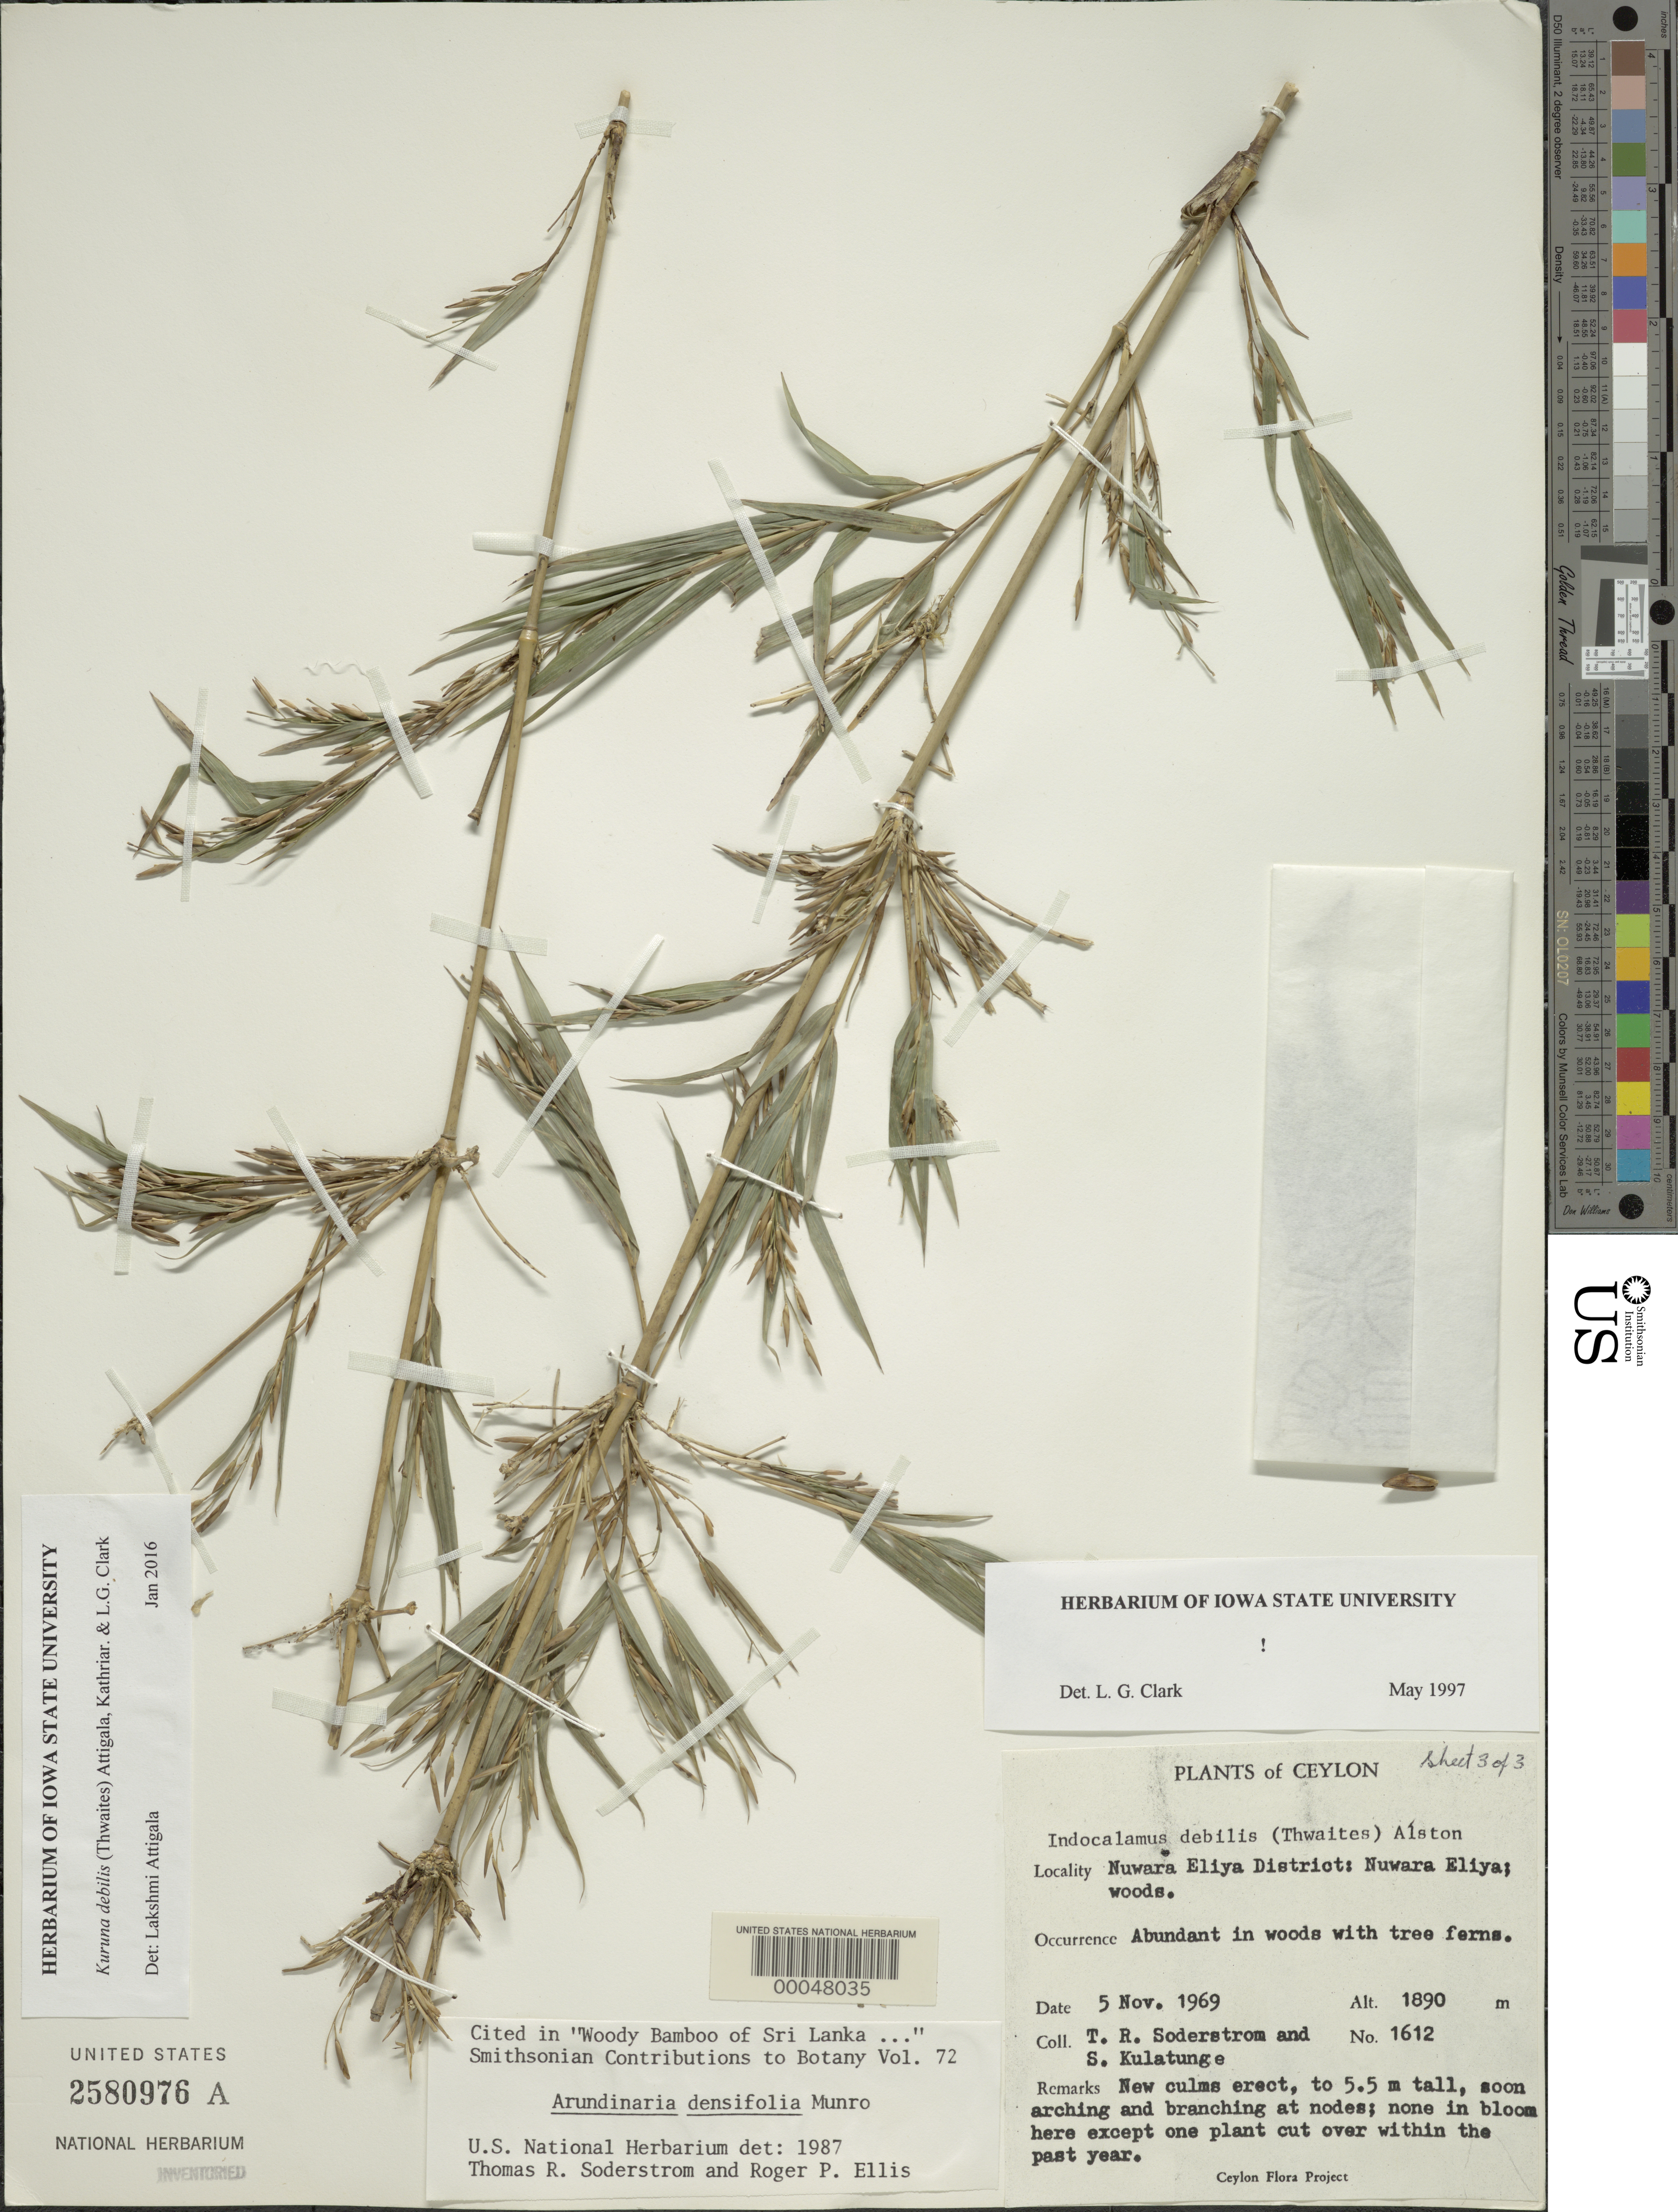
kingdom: Plantae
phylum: Tracheophyta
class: Liliopsida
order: Poales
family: Poaceae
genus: Kuruna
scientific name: Kuruna debilis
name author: (Thwaites) Attigala et al.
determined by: Attigala, L.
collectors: T. R. Soderstrom & S. Kulatunge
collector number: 1612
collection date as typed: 05 Nov 1969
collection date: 1969-11-05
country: Sri Lanka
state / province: Central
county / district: Nuwara Eliya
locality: Nuwara eliya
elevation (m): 1890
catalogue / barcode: US 2580976A